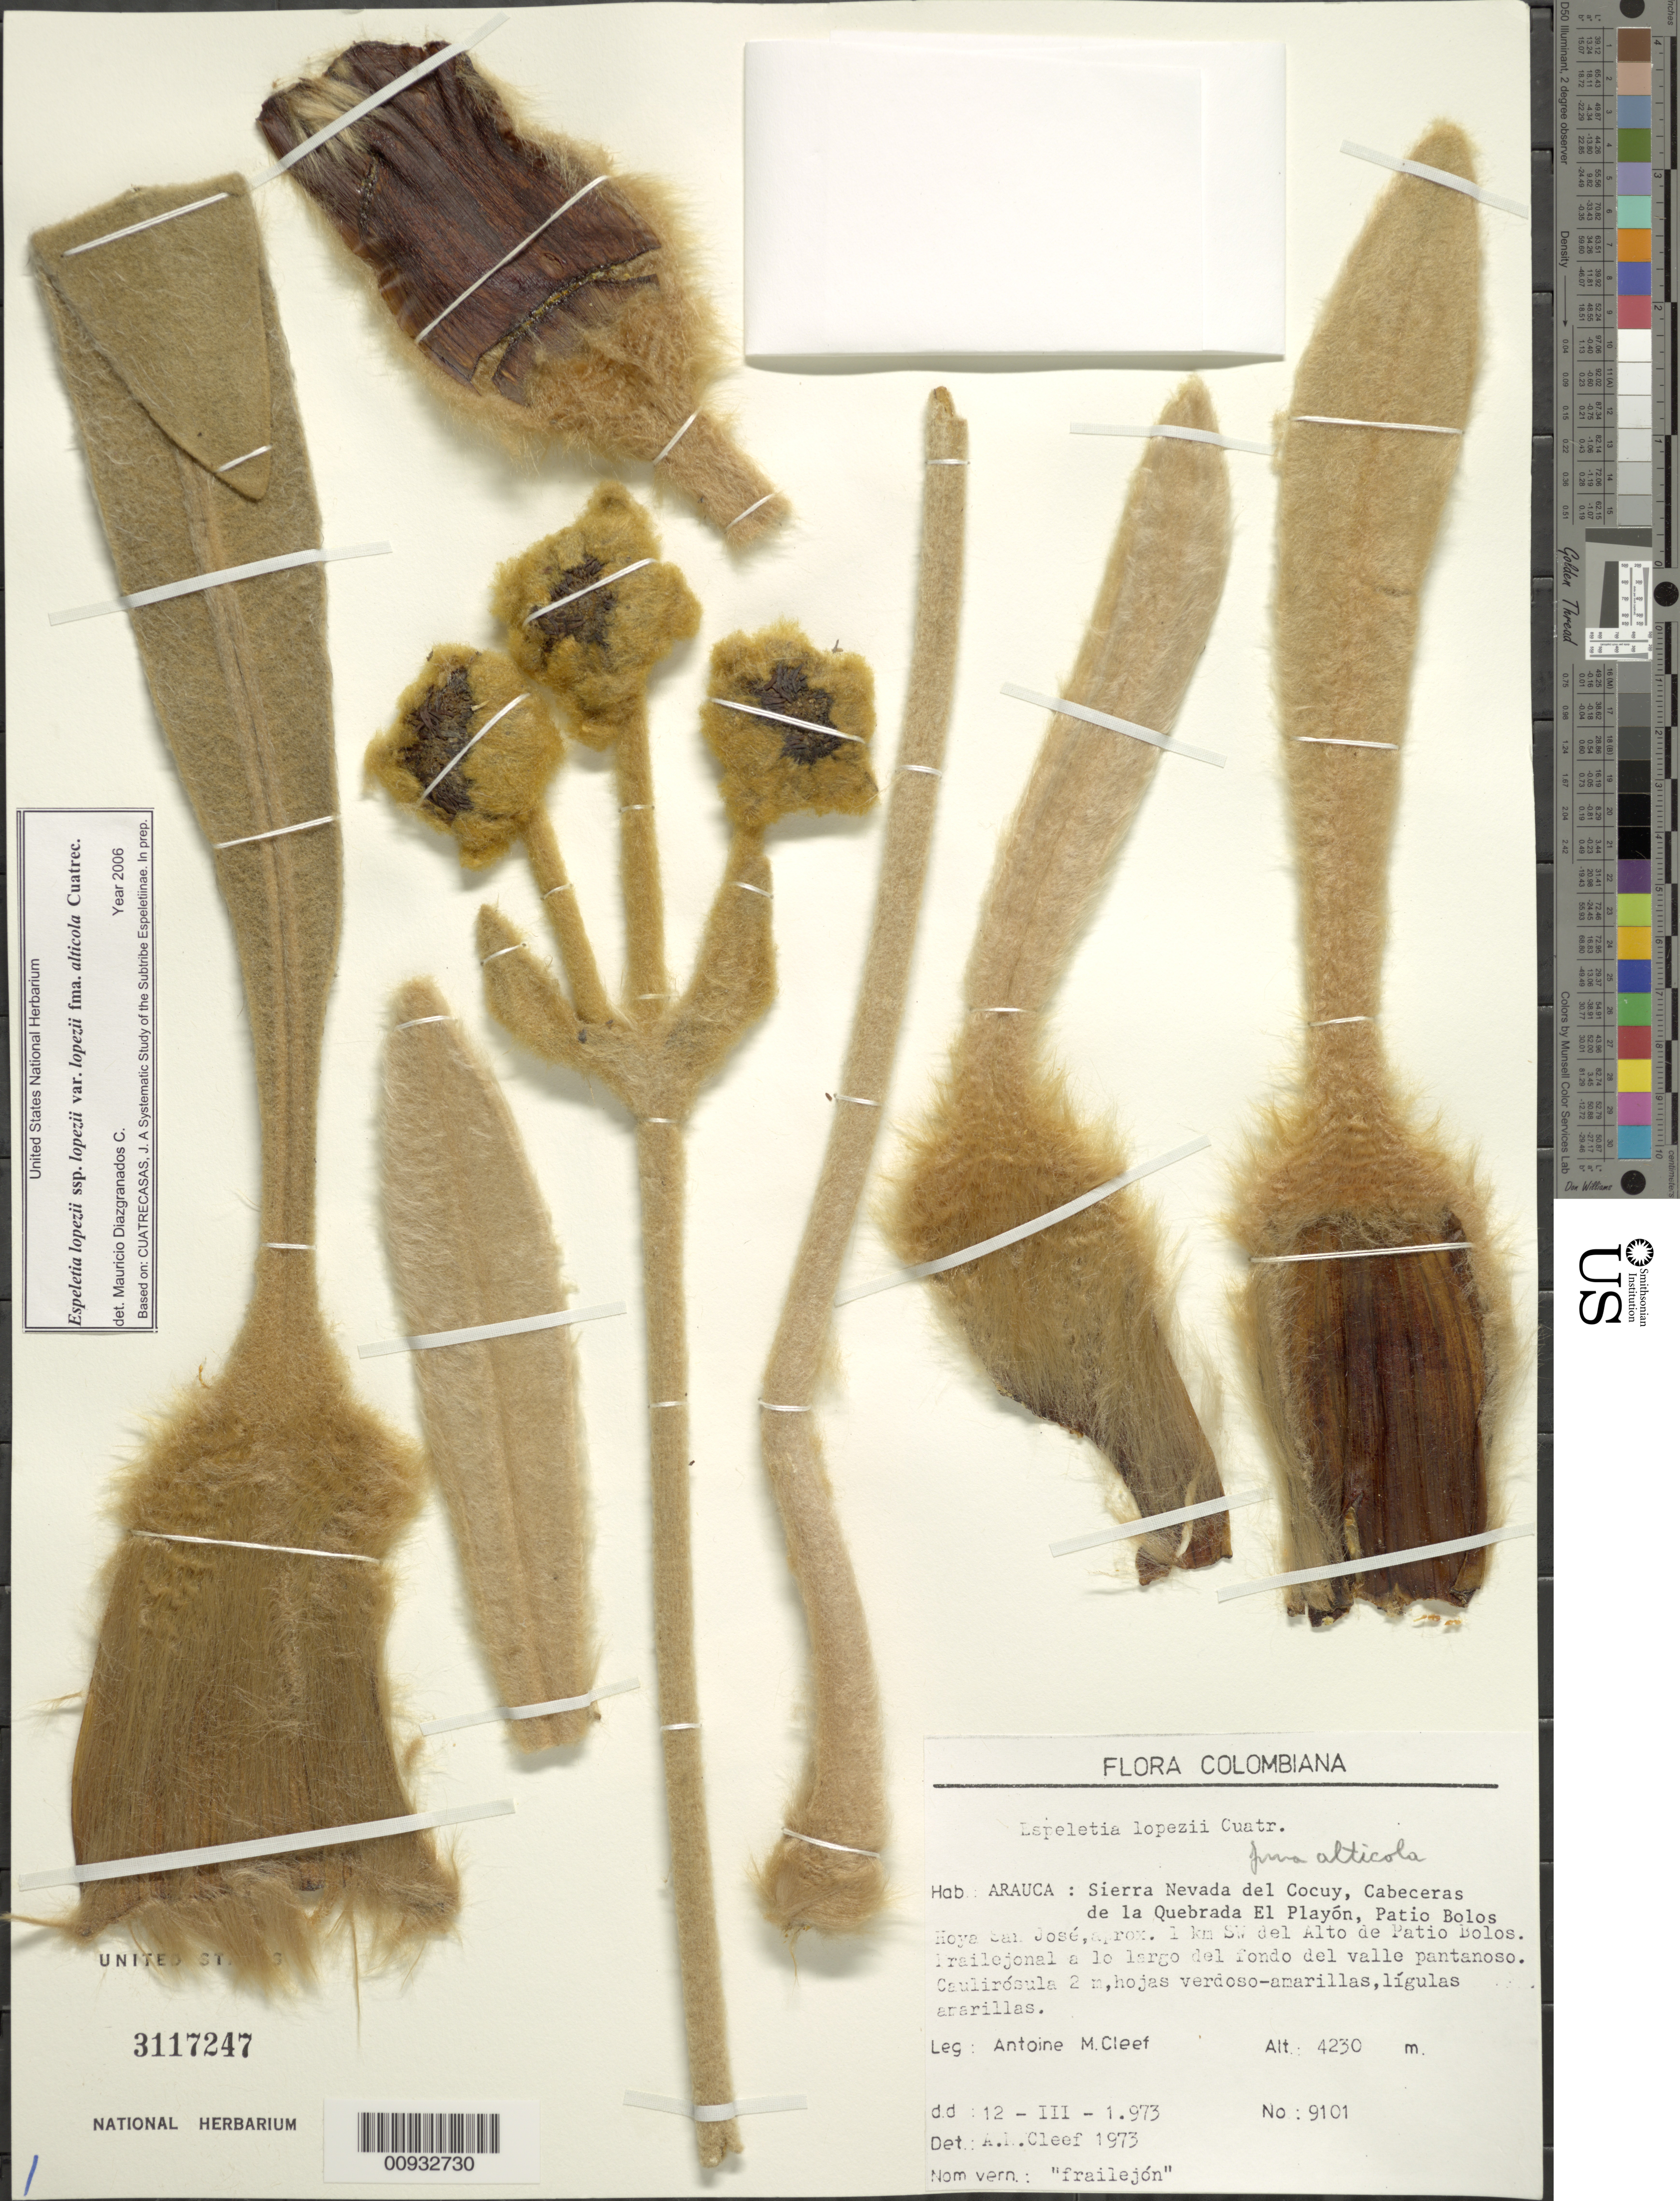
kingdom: Plantae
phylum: Tracheophyta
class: Magnoliopsida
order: Asterales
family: Asteraceae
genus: Espeletia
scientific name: Espeletia lopezii f. alticola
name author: Cuatrec.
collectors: A. M. Cleef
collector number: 9101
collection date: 1973-03-12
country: Colombia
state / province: Arauca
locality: Sierra Nevada del Cocuy, Cabeceras de la Quebrada El Playon, Patio Bolos Hoya S. Jose, ca. 1 km SW del Alto de Patio Bolos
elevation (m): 4230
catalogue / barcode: US 3117247